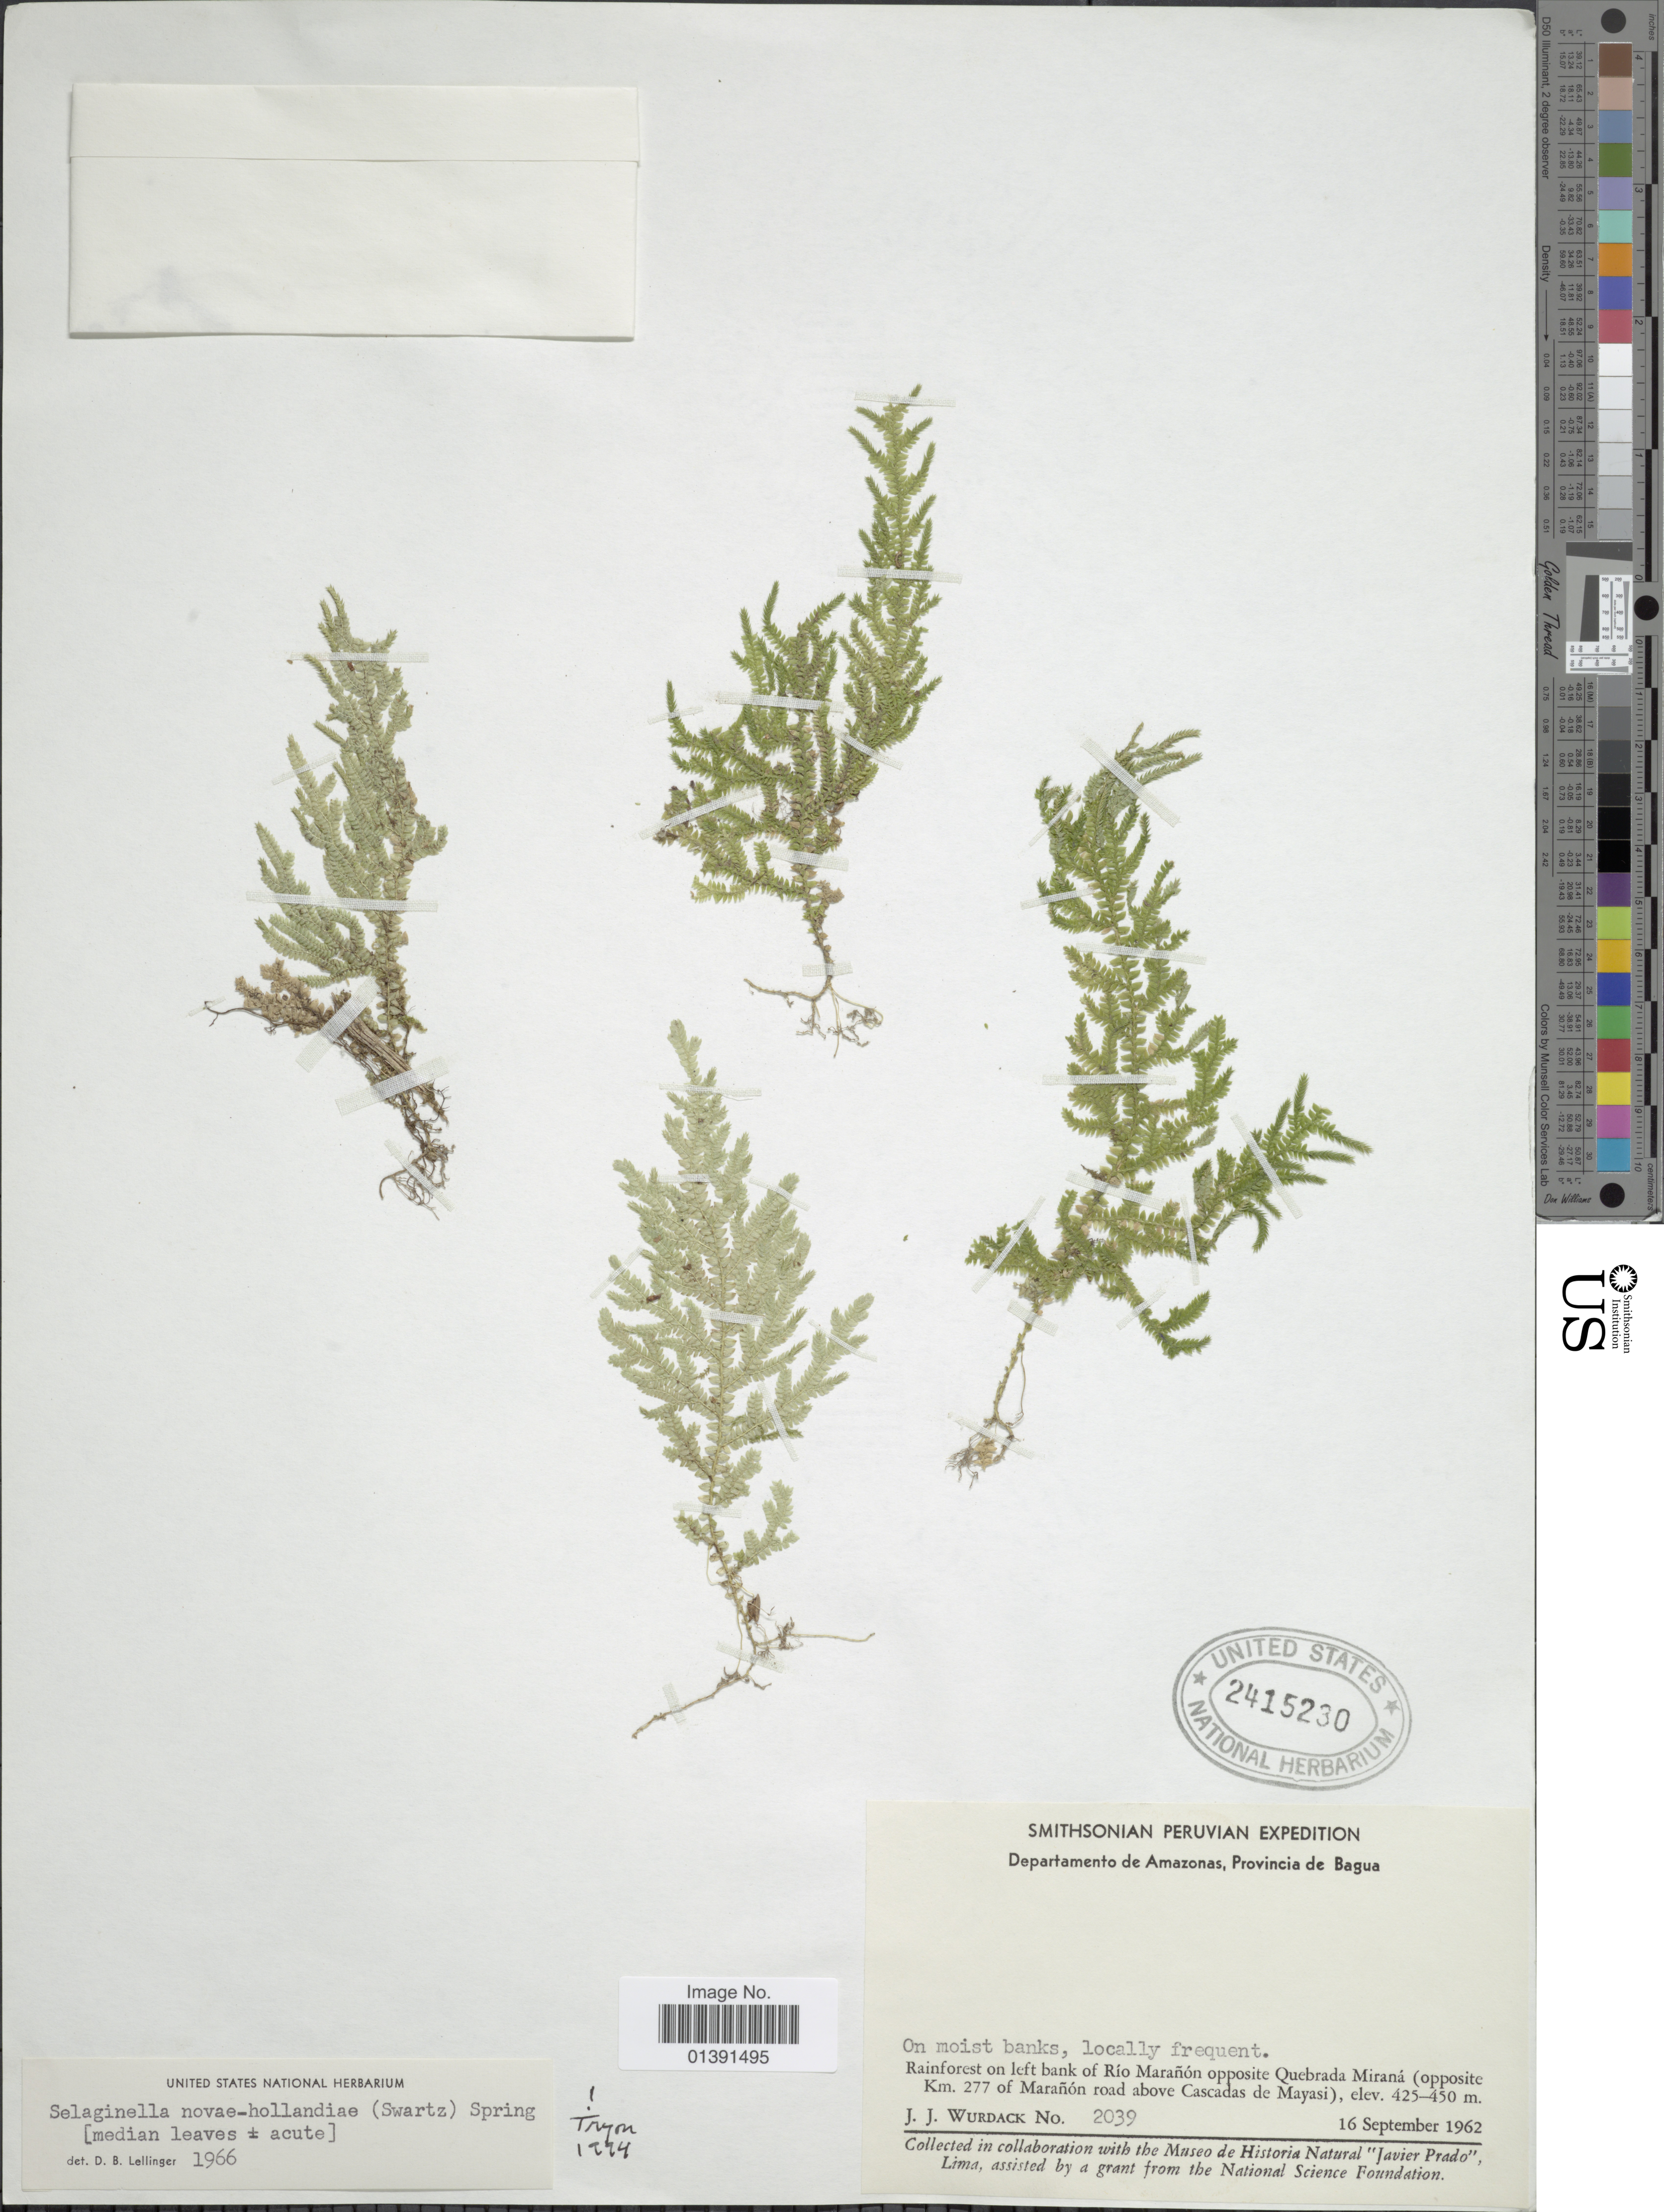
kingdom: Plantae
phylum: Tracheophyta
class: Lycopodiopsida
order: Selaginellales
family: Selaginellaceae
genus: Selaginella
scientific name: Selaginella mikeneei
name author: Valdespino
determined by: Valdespino, I. A., (PMA), Universidad de Panama (PANAMA)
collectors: J. J. Wurdack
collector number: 2039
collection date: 1962-09-16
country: Peru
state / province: Amazonas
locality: Provincia de Bagua, Rainforest on left bank of Rio Maranon opposite Quebrada Miraná(opposite Km 277 of Maranon road above Cascadas de Mayasi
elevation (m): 425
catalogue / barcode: US 2415230